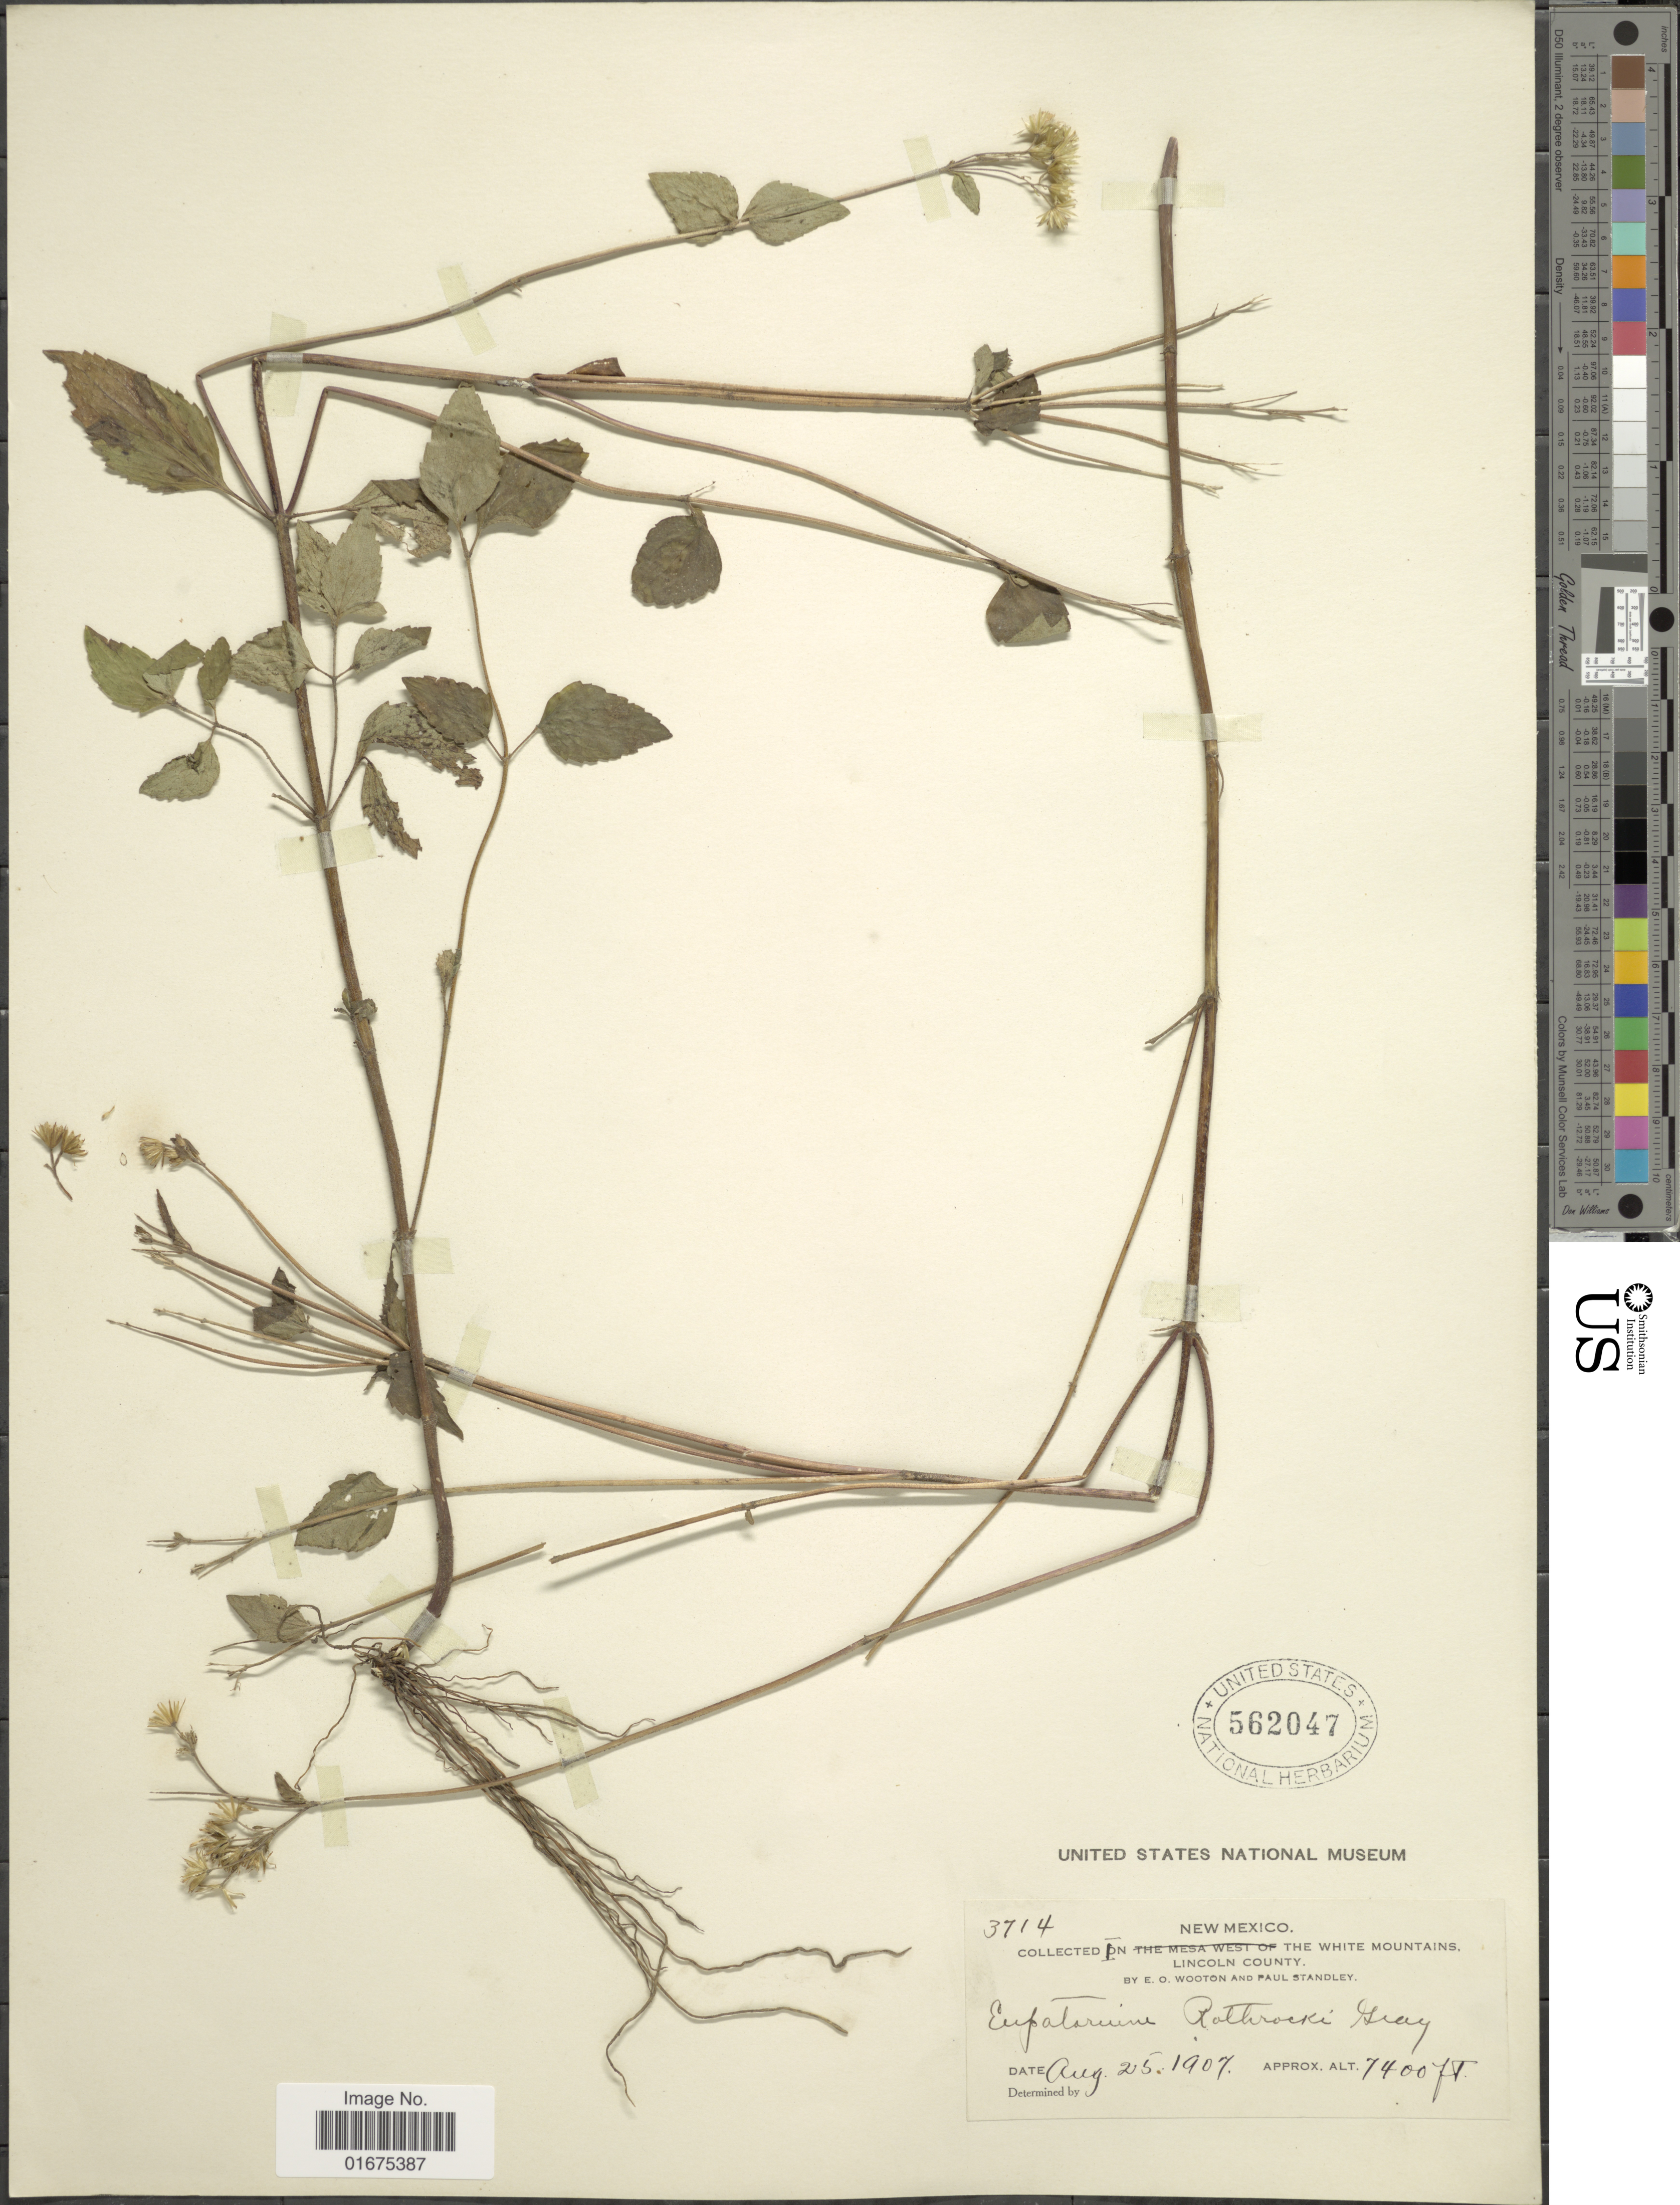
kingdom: Plantae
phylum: Tracheophyta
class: Magnoliopsida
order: Asterales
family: Asteraceae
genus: Ageratina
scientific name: Ageratina rothrockii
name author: (A. Gray) R.M. King & H. Rob.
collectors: E. O. Wooton & P. C. Standley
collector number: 3714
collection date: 1907-08-25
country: United States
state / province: New Mexico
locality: The White Mountains, Lincoln County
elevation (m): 2256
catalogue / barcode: US 562047